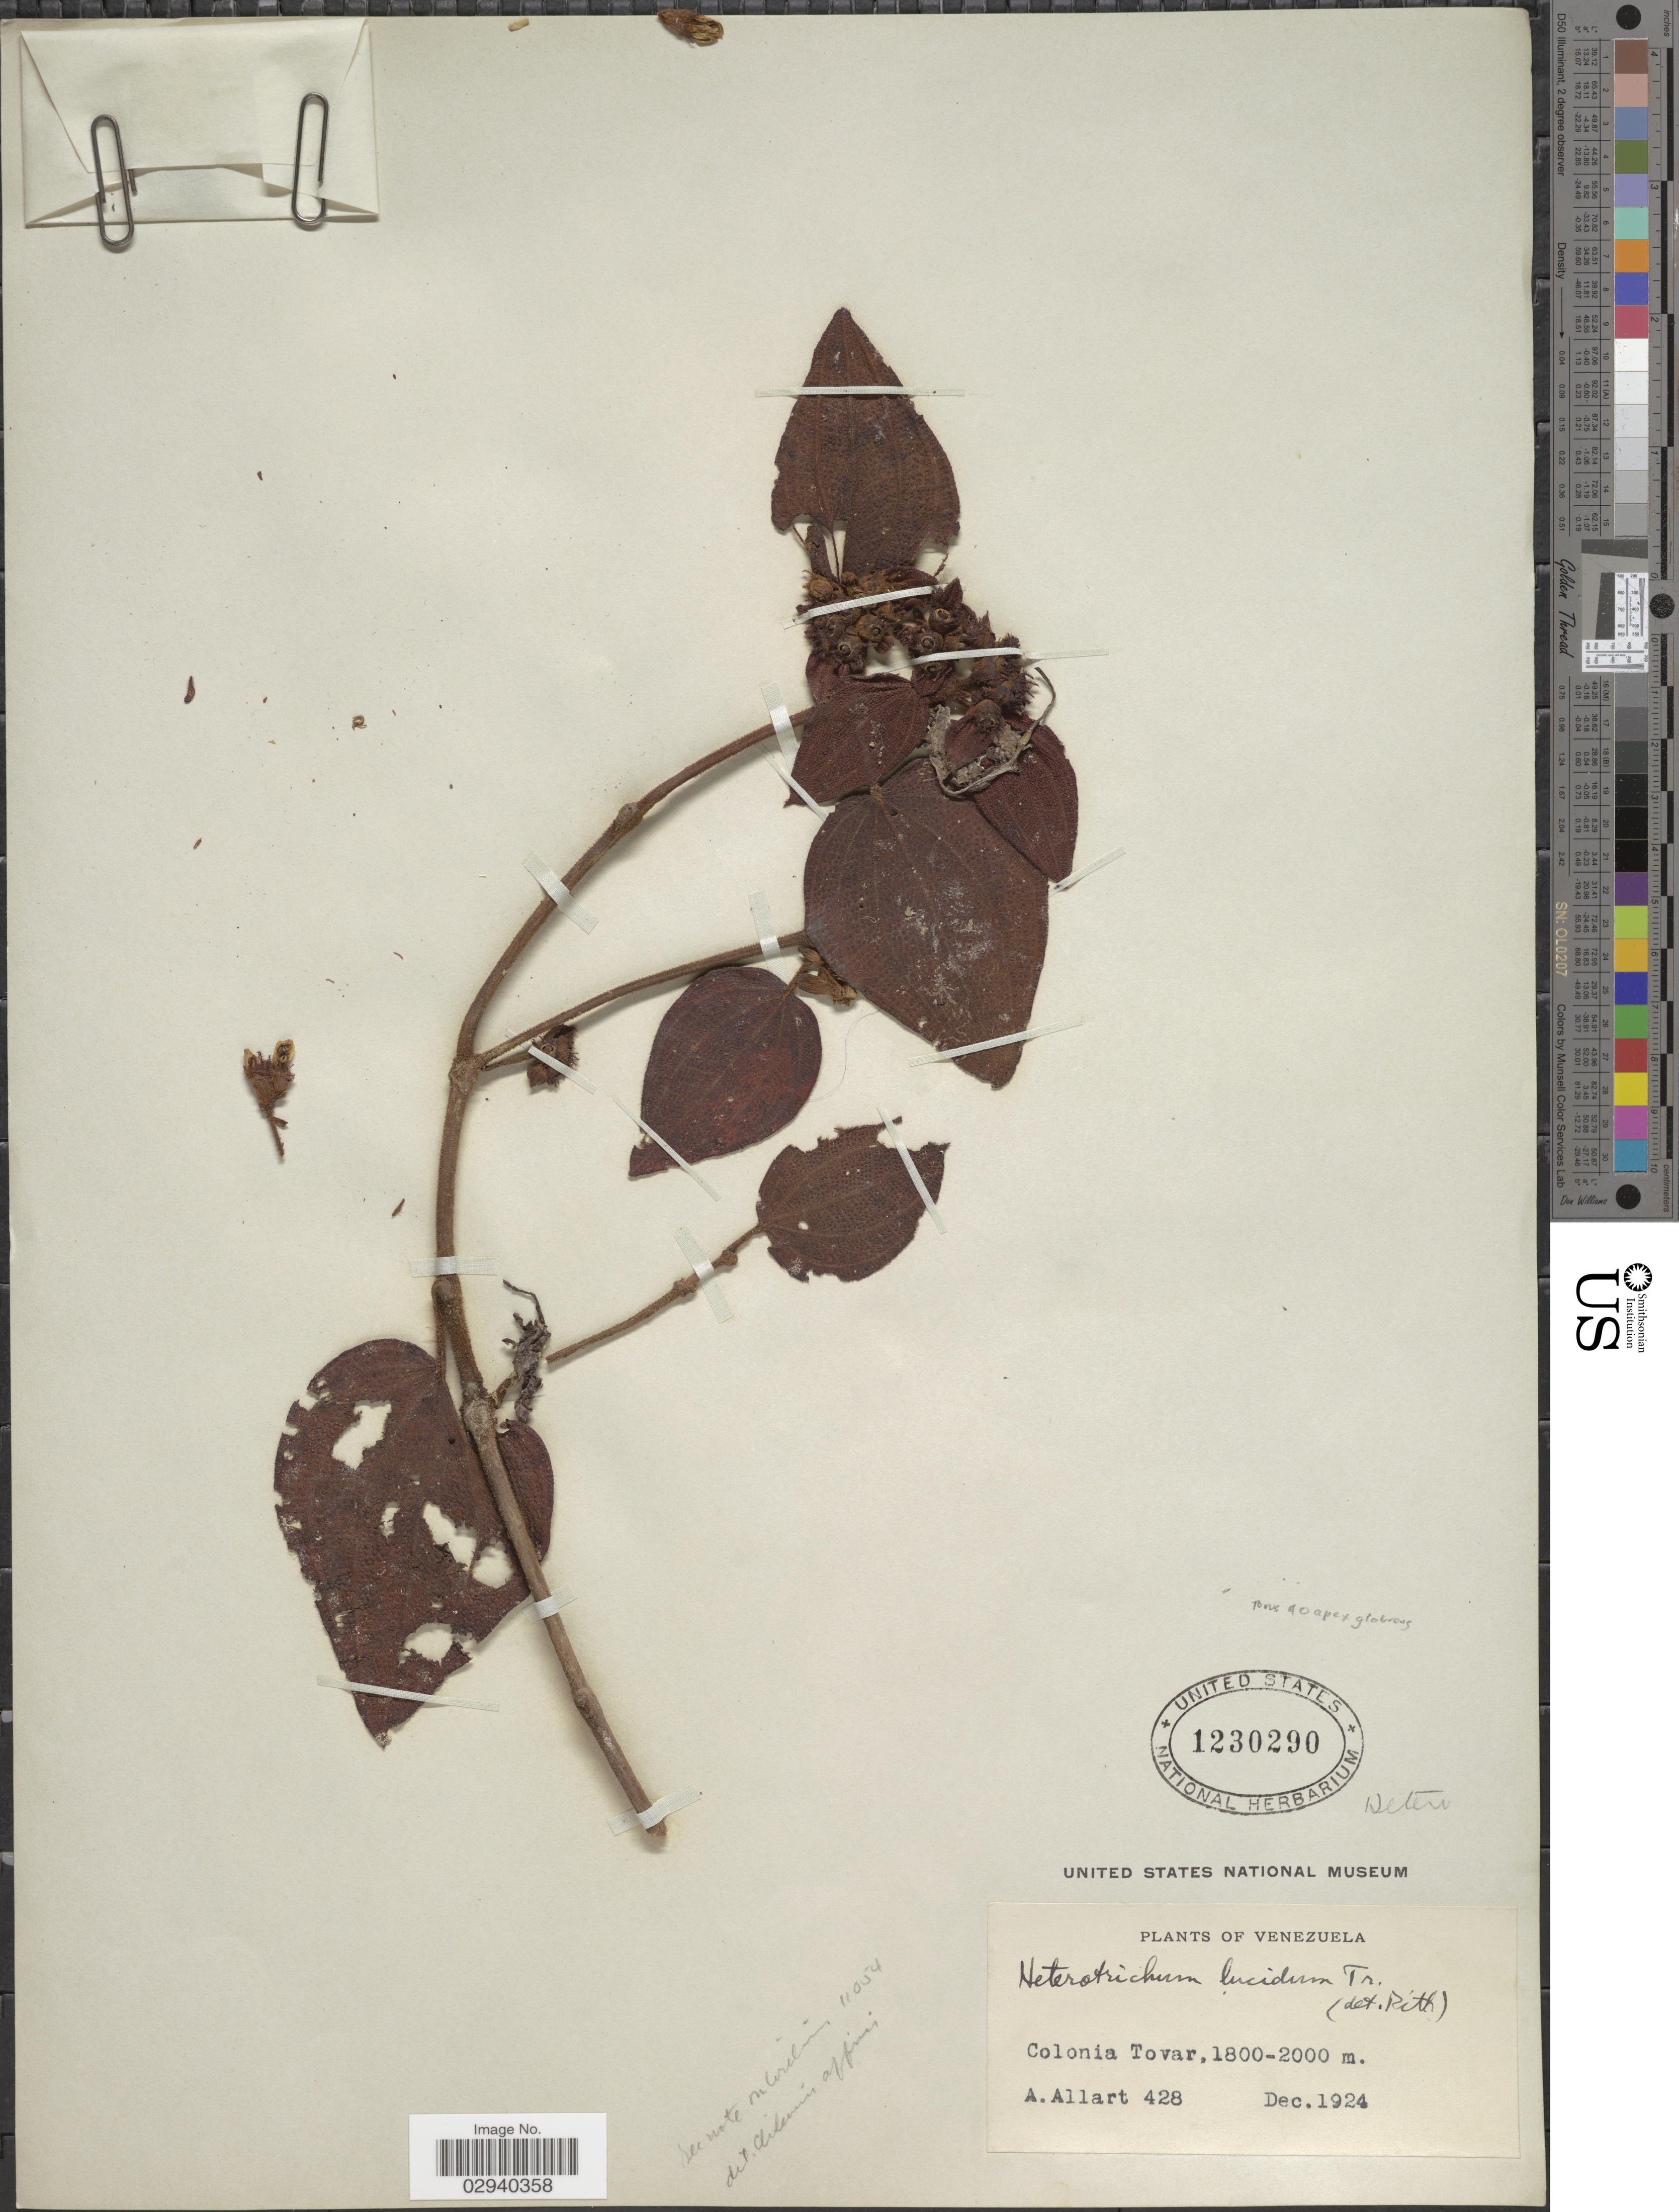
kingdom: Plantae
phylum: Tracheophyta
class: Magnoliopsida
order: Myrtales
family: Melastomataceae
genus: Miconia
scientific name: Miconia leiotricha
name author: Wurdack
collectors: A. Allart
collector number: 428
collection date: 1924-12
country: Venezuela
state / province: Aragua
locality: Colonia Tovar.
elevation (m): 1800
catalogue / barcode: US 1230290